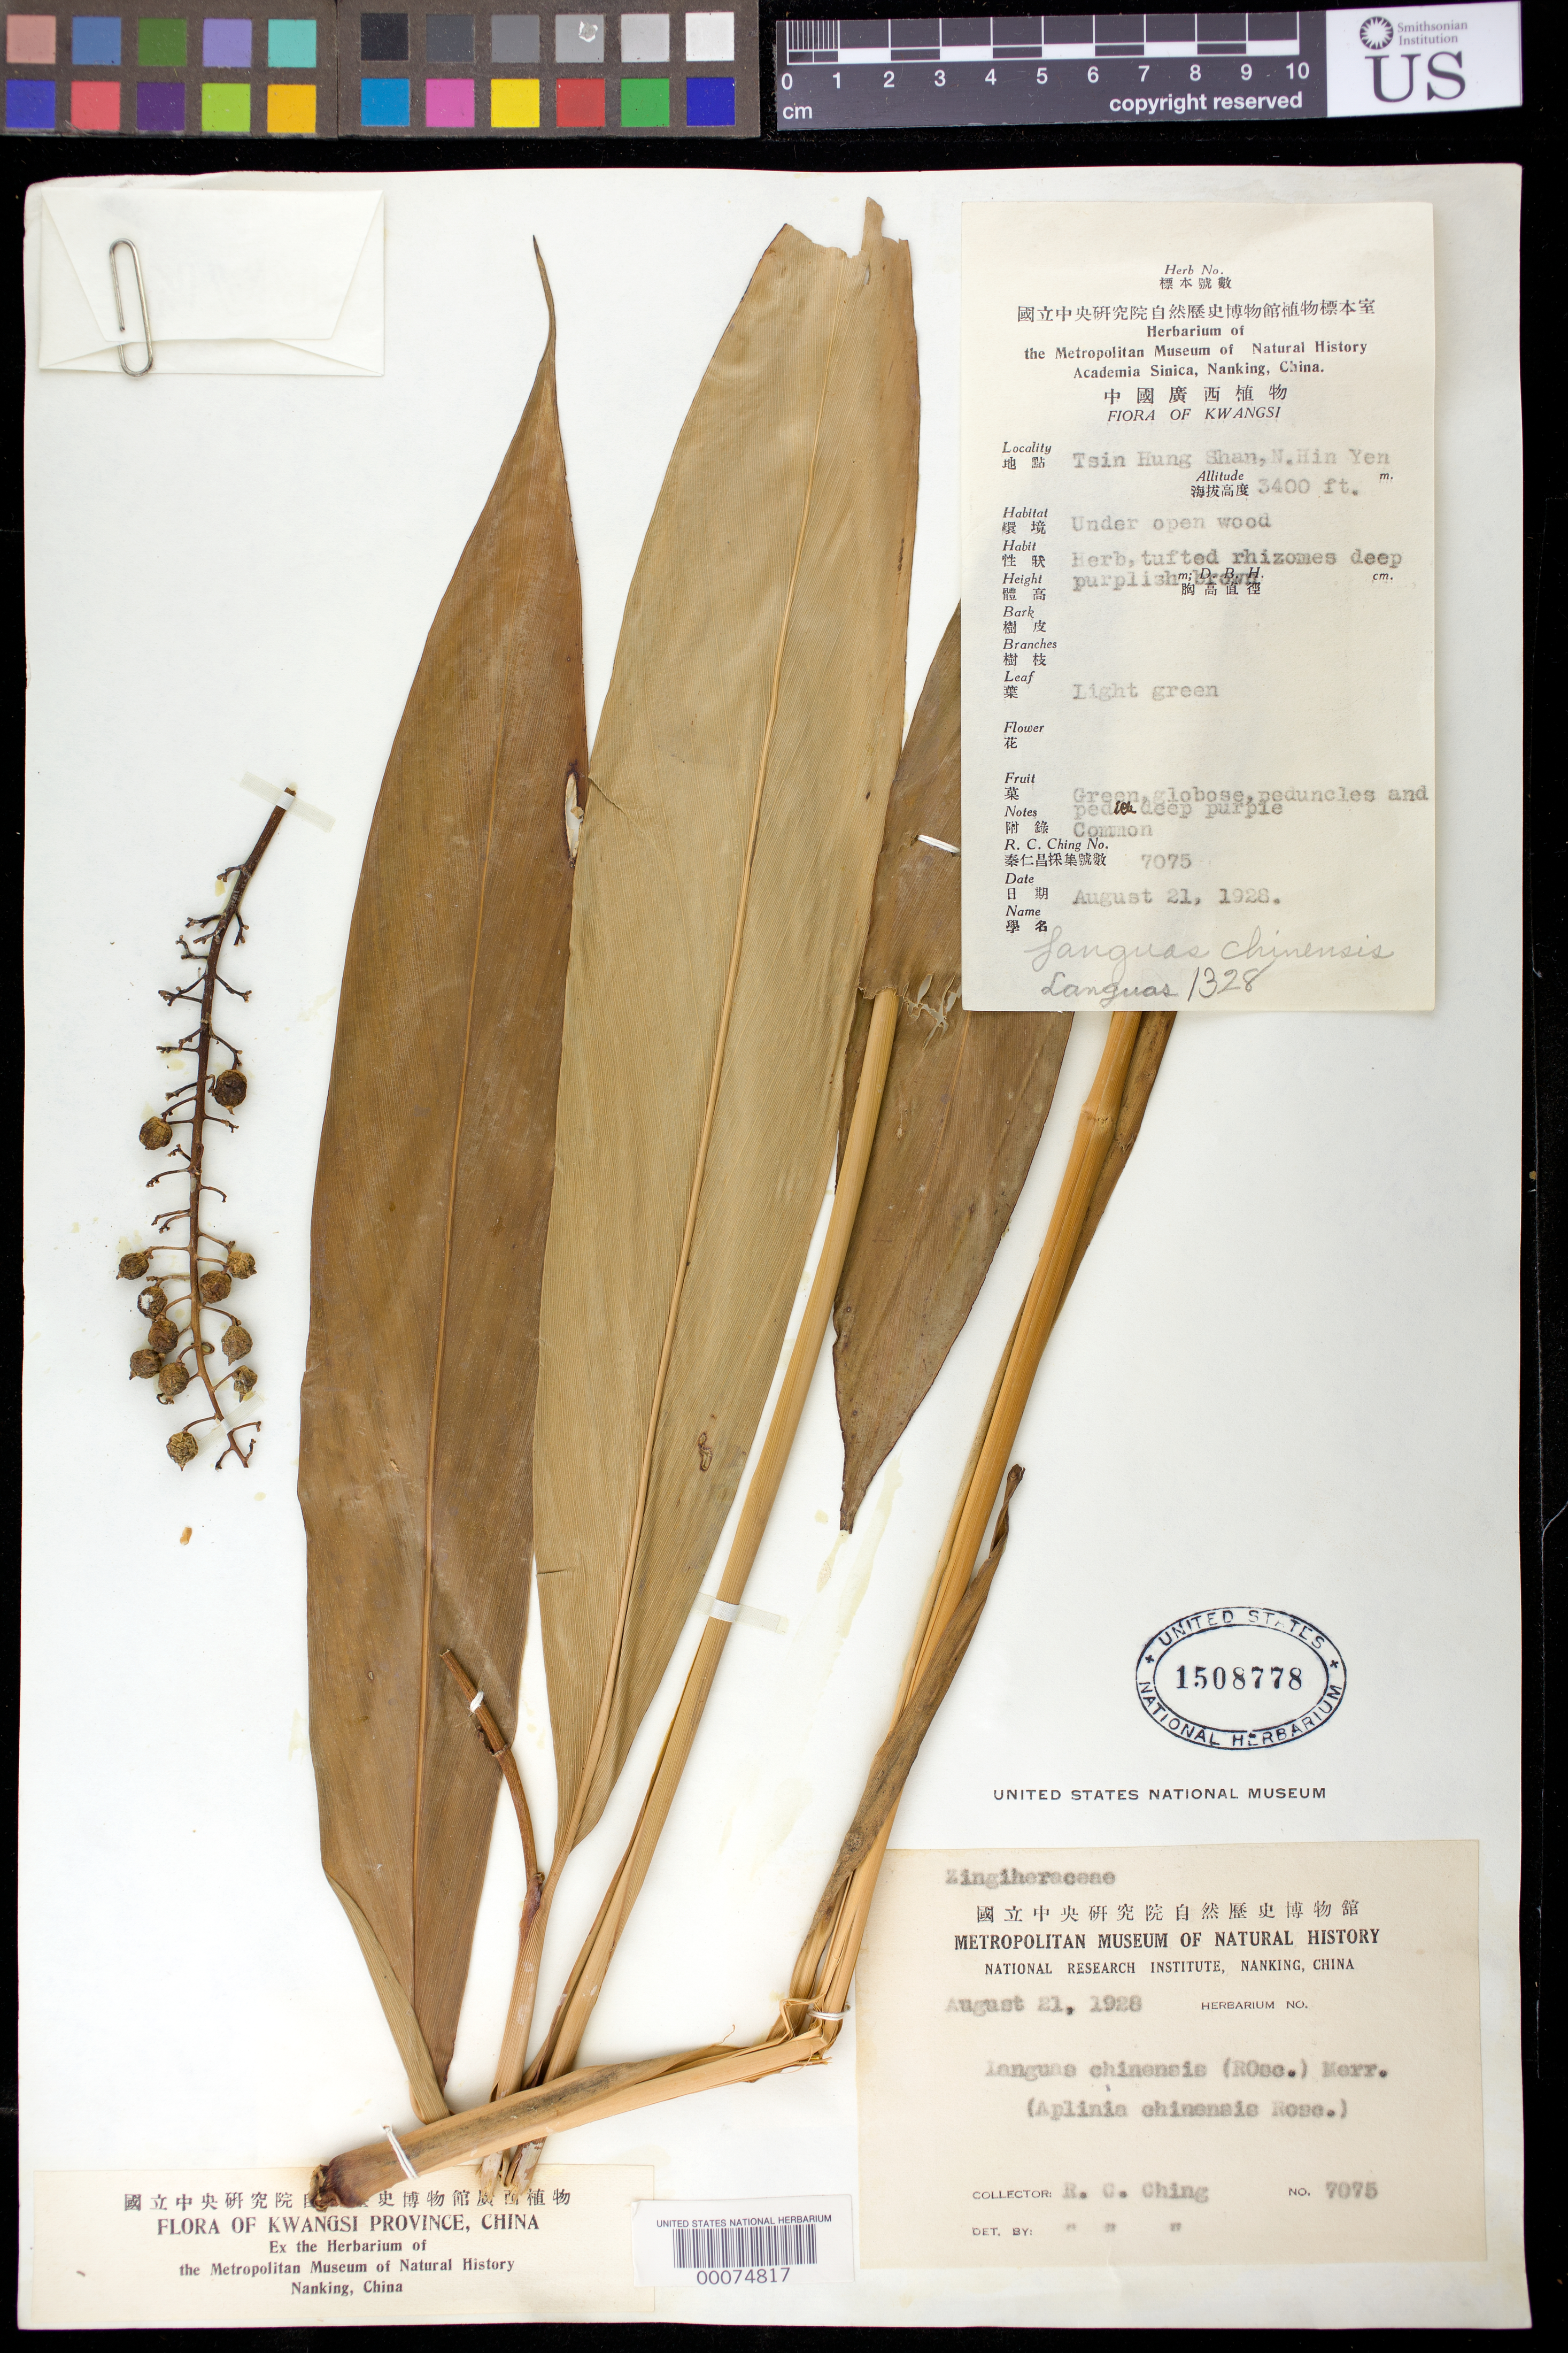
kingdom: Plantae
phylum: Tracheophyta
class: Liliopsida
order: Zingiberales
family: Zingiberaceae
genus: Alpinia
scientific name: Alpinia chinensis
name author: (Retz.) Roscoe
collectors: R. C. Ching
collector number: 7075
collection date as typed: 21 Aug 1928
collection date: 1928-08-21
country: China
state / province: Guangxi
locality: Tsin hung shan, n. hin yen, under open wood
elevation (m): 1036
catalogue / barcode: US 1508778